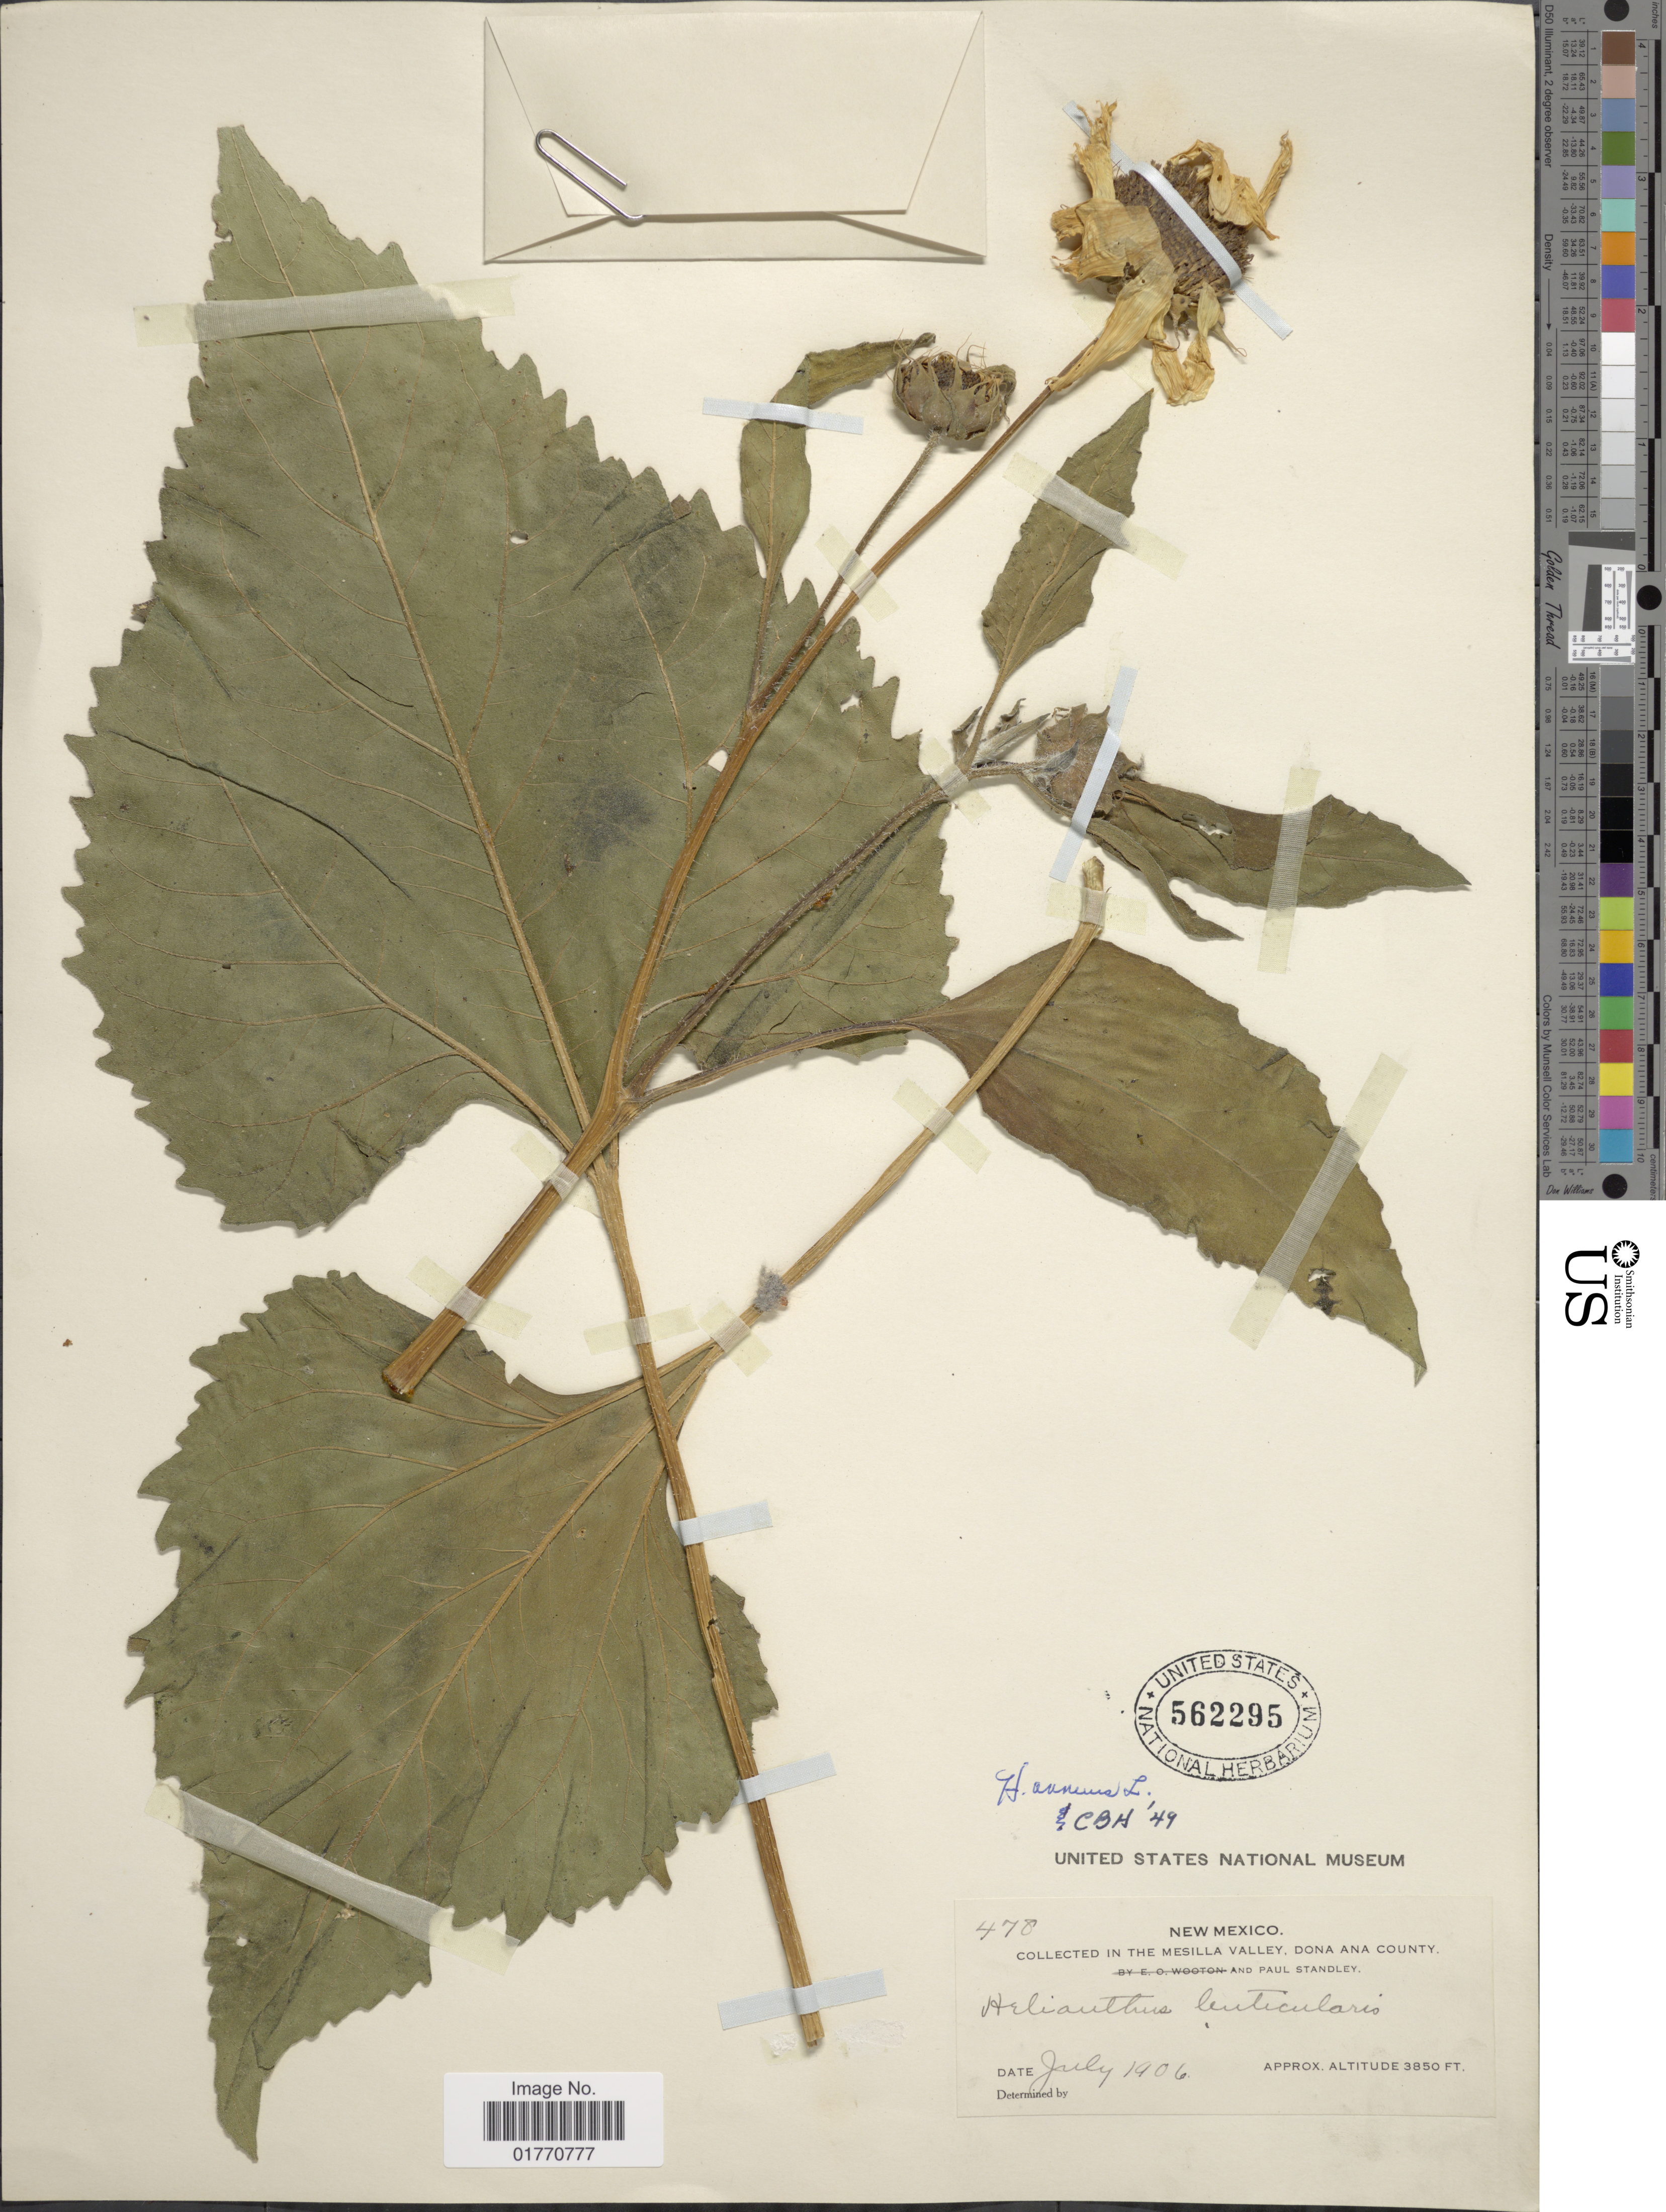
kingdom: Plantae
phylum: Tracheophyta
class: Magnoliopsida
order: Asterales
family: Asteraceae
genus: Helianthus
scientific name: Helianthus lenticularis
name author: Douglas ex Lindl.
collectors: P. C. Standley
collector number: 470*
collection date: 1906-07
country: United States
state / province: New Mexico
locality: In the Mesilla Valley, Dona Ana County.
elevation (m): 1173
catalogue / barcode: US 562295